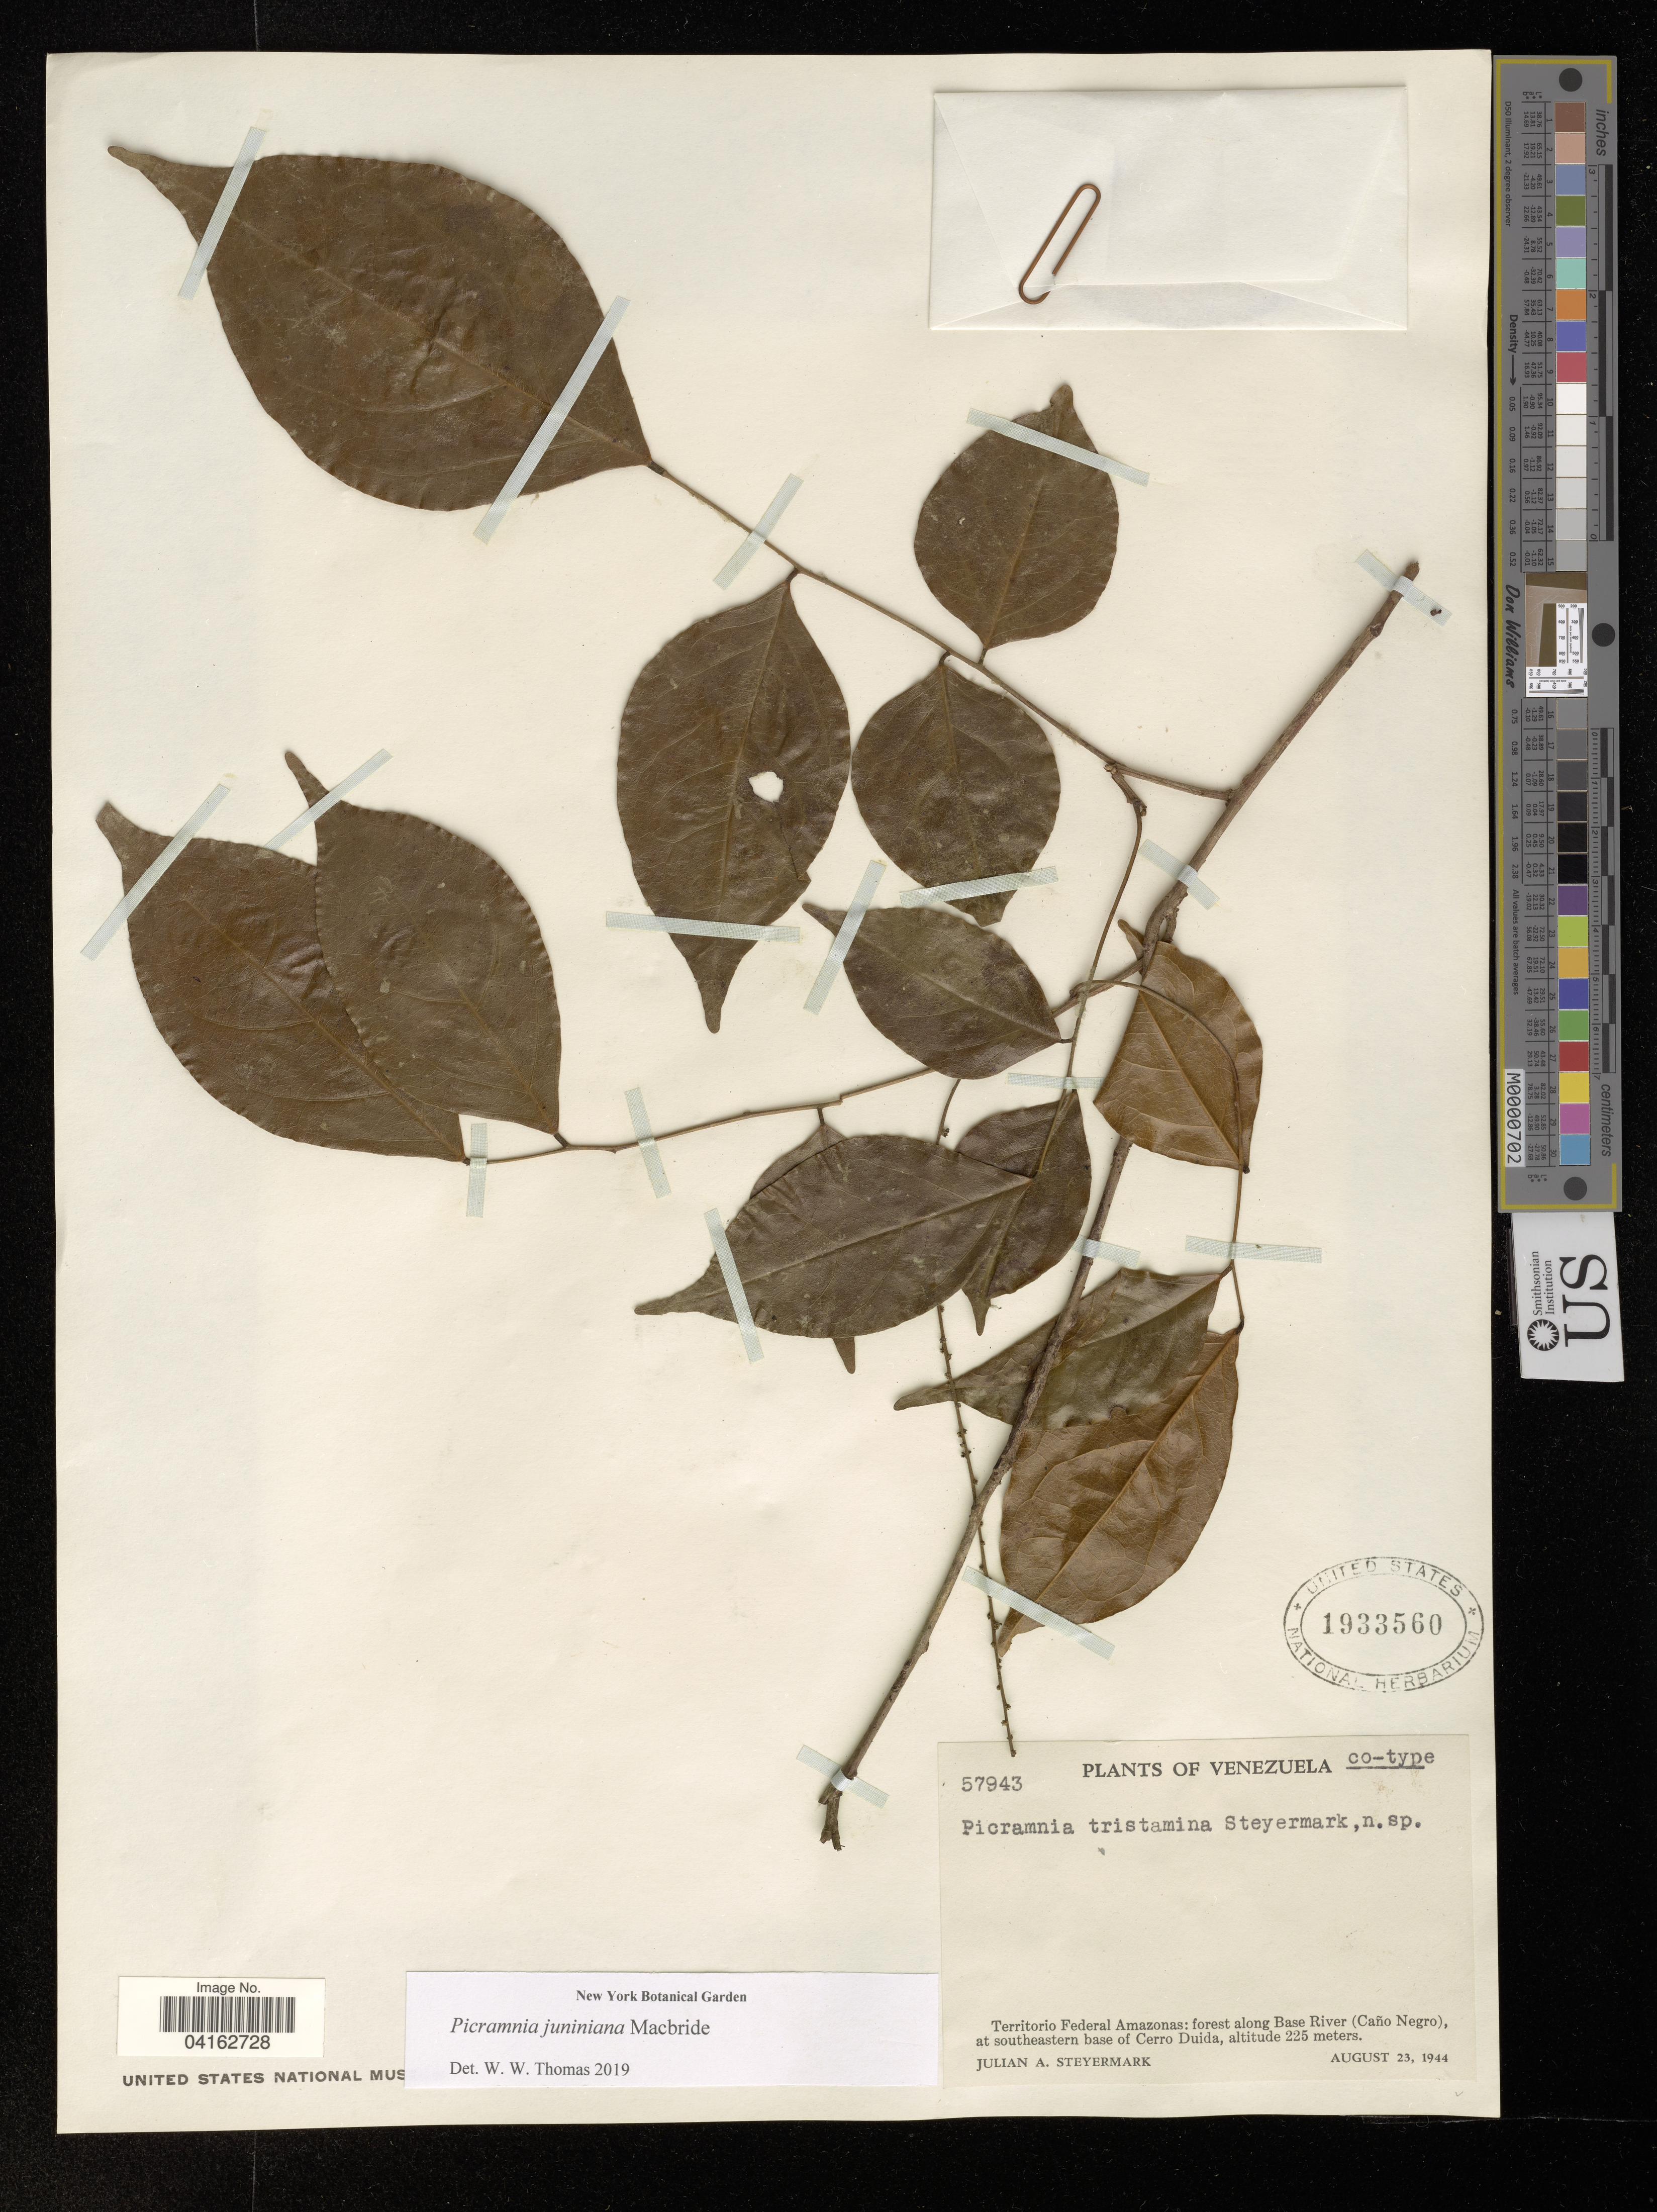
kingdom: Plantae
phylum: Tracheophyta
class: Magnoliopsida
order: Picramniales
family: Picramniaceae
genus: Picramnia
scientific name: Picramnia juniniana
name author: J.F. Macbr.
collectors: J. Steyermark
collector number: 57943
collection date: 1944-08-23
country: Brazil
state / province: Amazonas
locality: Territorio Federal Amazonas: forest along Base River (Caño Negro), at southeastern base of Cerro Duida.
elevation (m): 225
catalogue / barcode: US 1933560